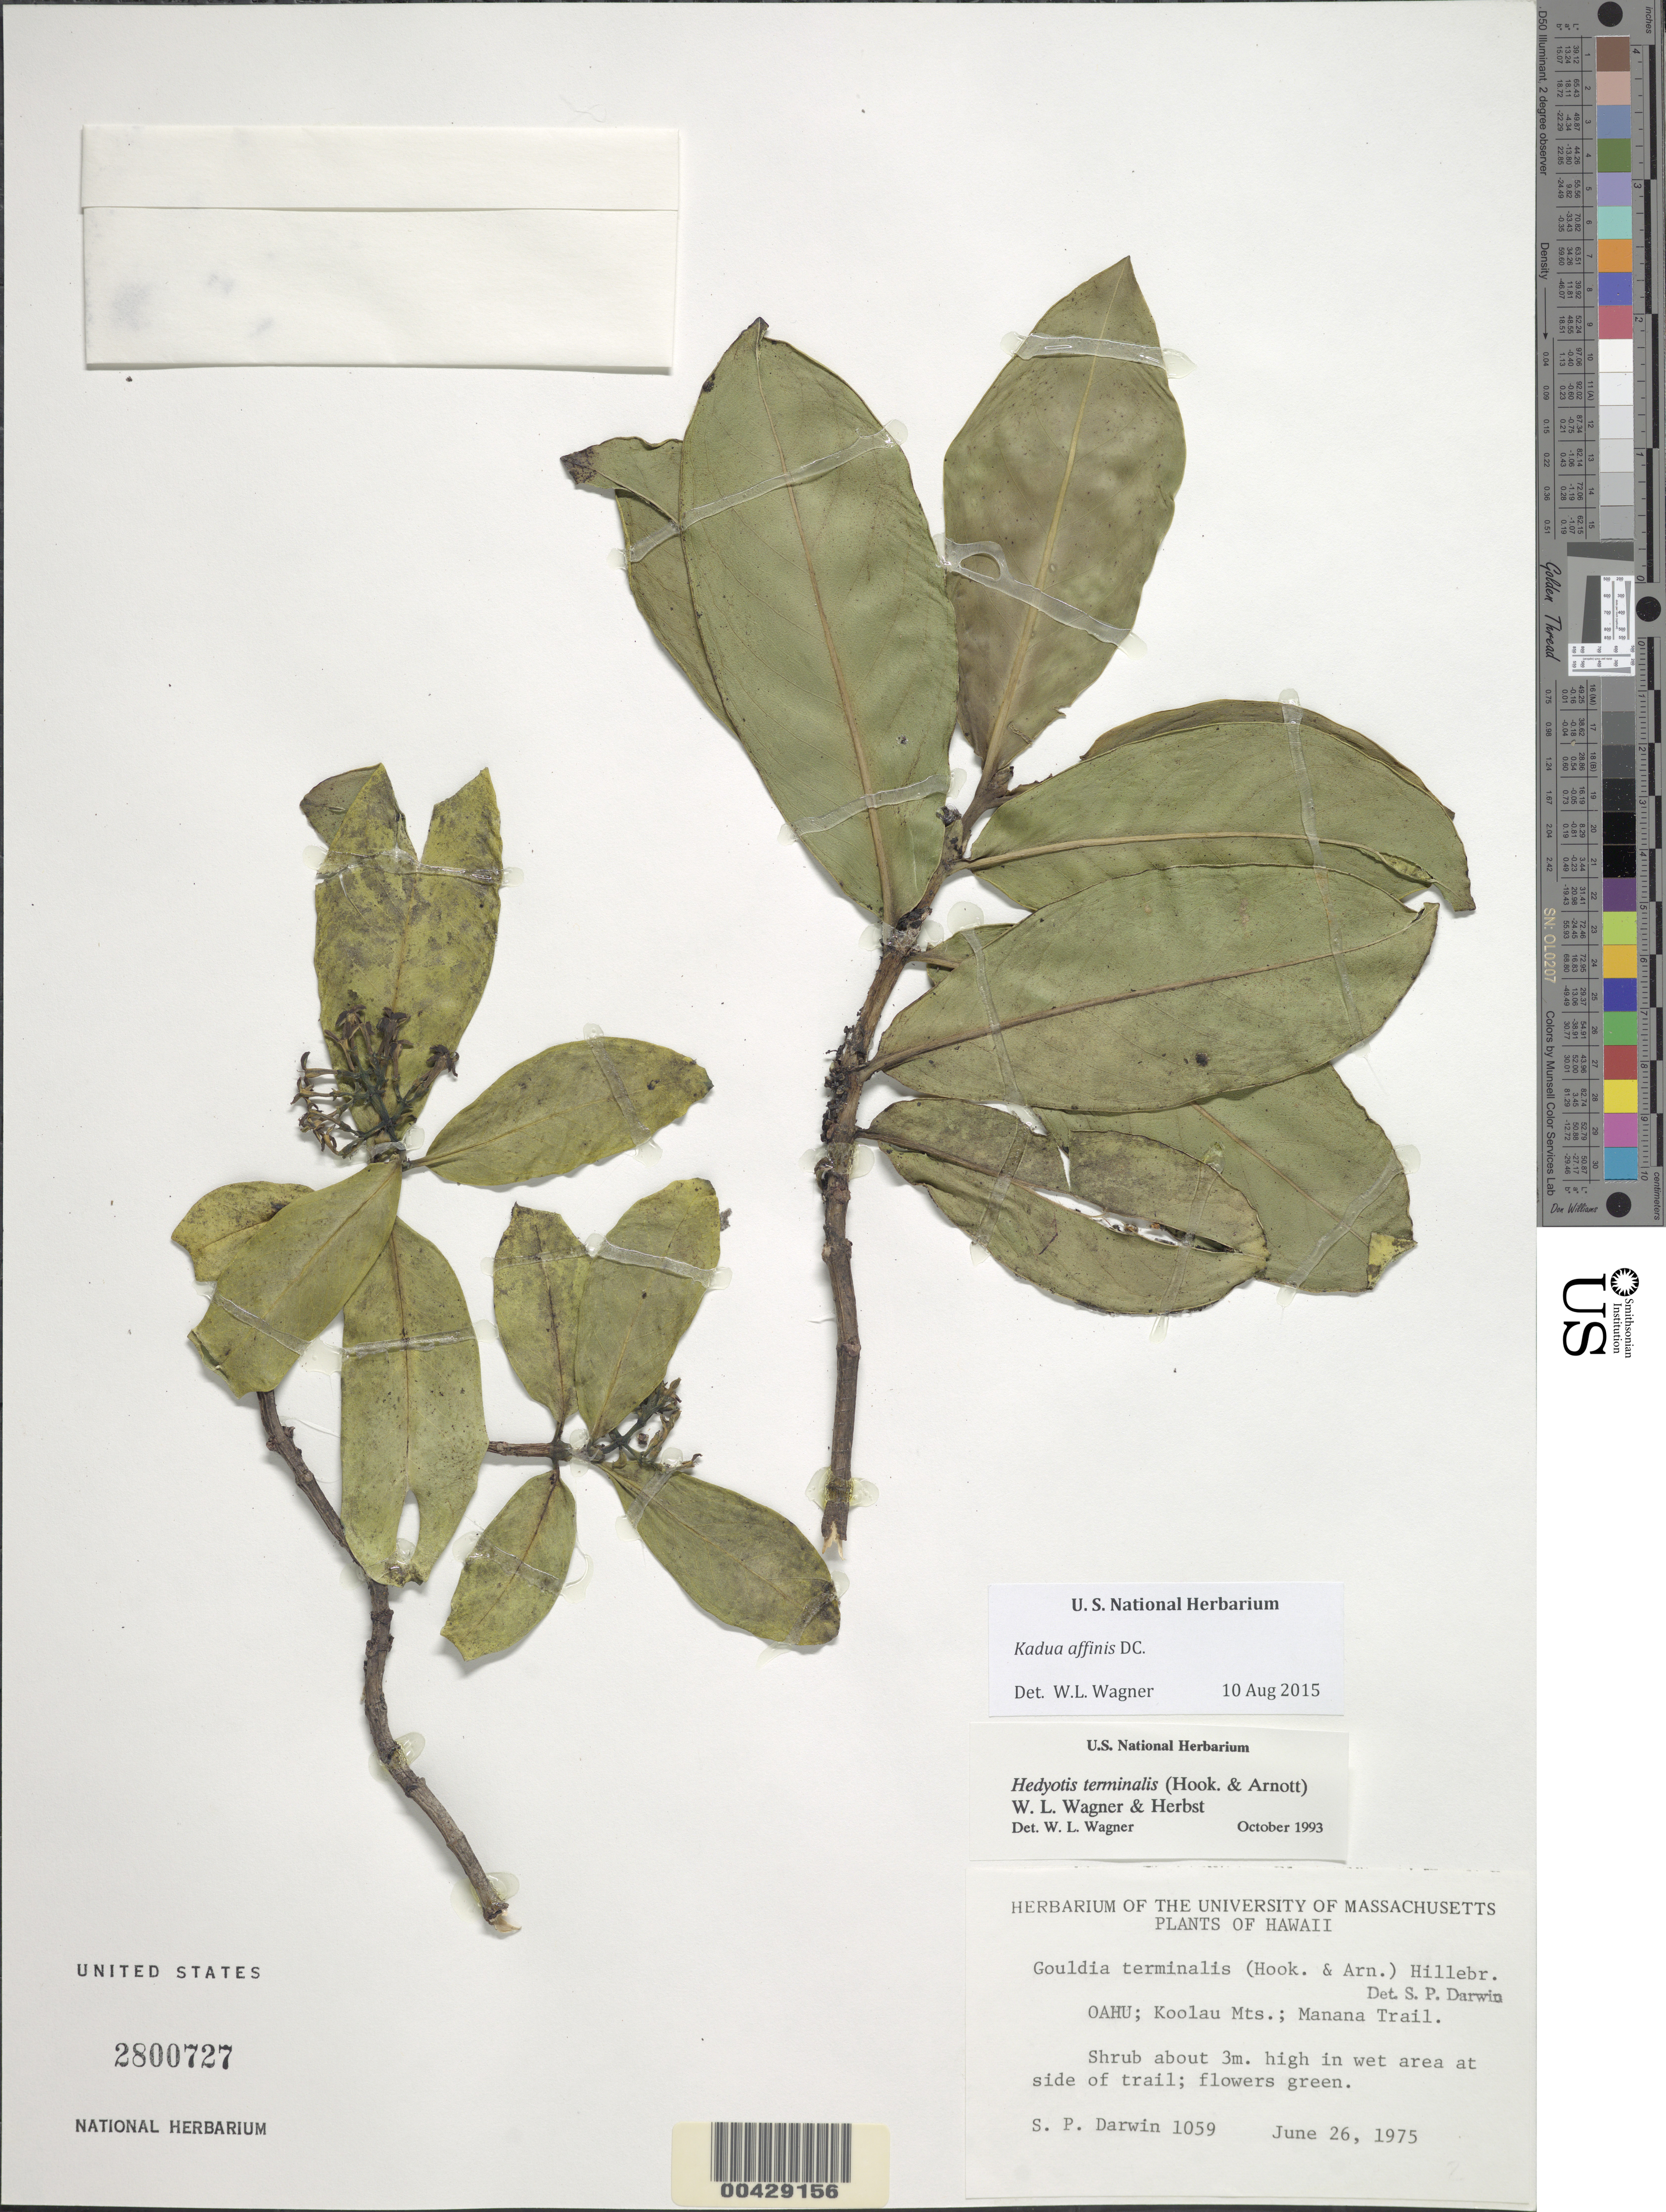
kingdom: Plantae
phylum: Tracheophyta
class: Magnoliopsida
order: Gentianales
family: Rubiaceae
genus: Kadua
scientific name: Kadua affinis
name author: DC.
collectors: S. P. Darwin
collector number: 1059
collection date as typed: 26 Jun 1975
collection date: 1975-06-26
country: United States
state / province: Hawaii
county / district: Honolulu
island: Oahu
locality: Koolau Mountains; Manana Trail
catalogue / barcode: US 2800727